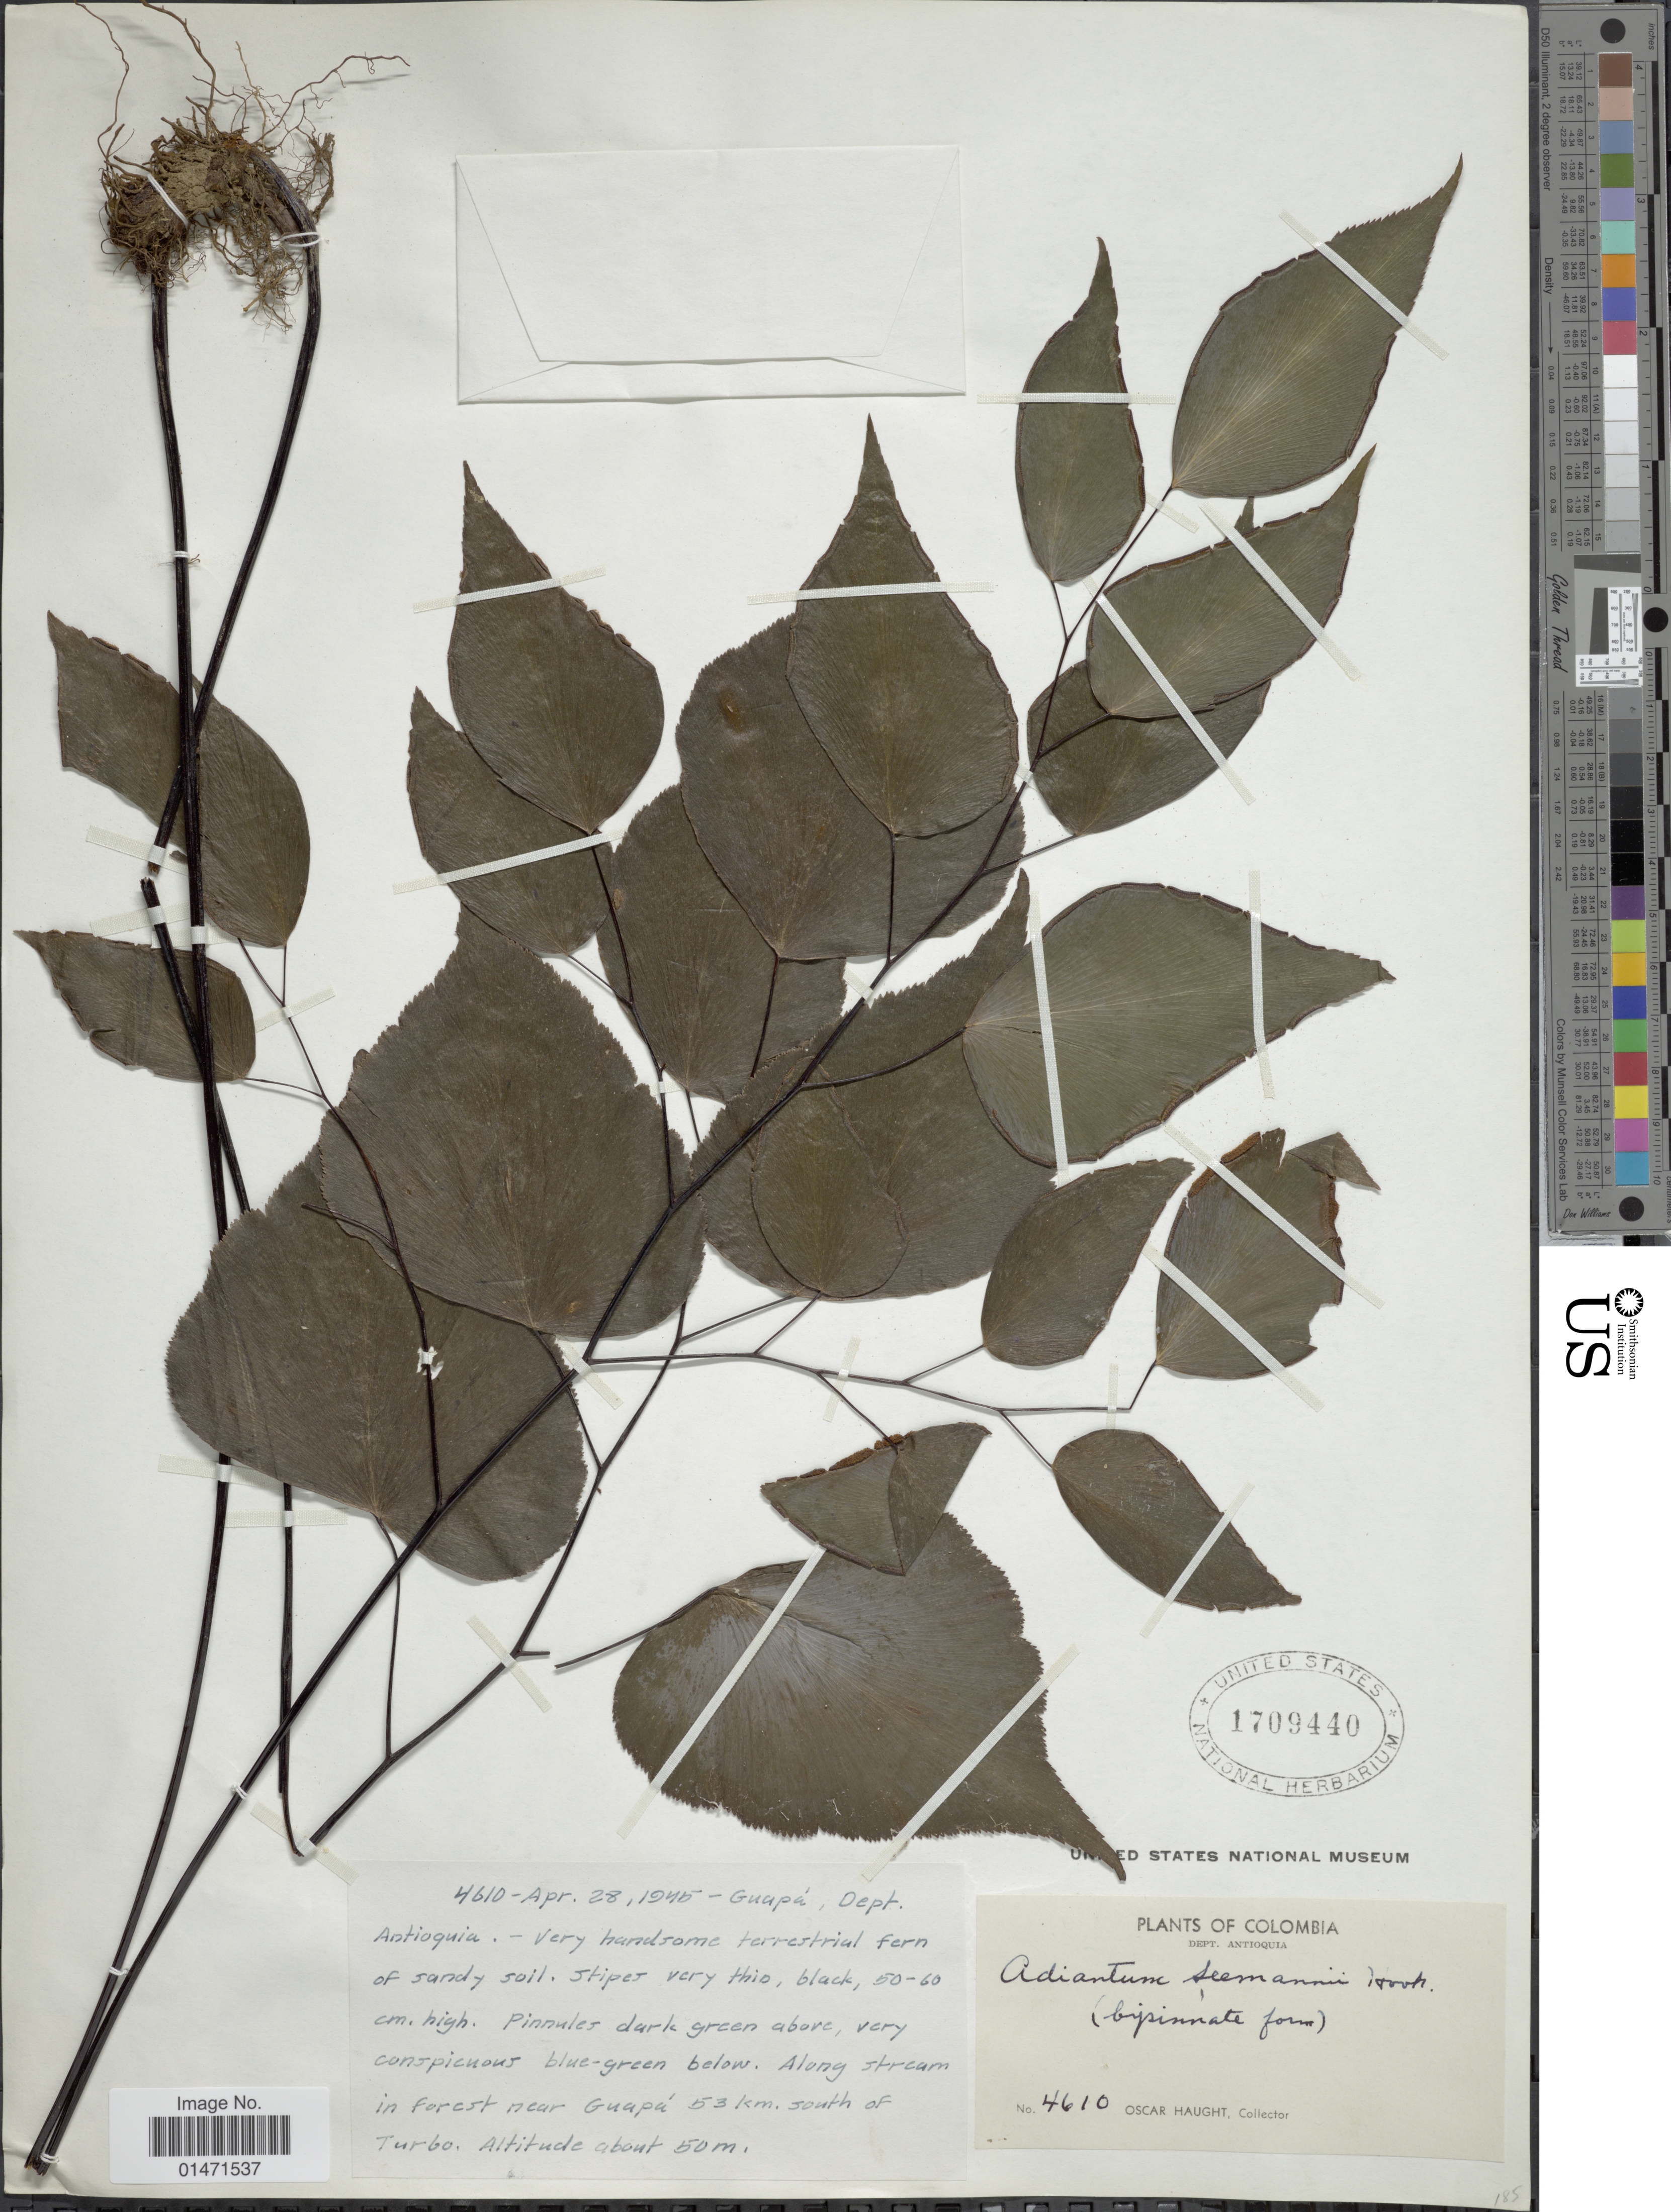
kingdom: Plantae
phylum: Tracheophyta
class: Polypodiopsida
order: Polypodiales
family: Pteridaceae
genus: Adiantum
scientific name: Adiantum seemannii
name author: Hook.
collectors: O. L. Haught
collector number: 4610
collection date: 1945-04-28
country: Colombia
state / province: Antioquia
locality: Along stream in forest near Guapá 53 km. south of Turbo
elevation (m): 50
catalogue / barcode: US 1709440